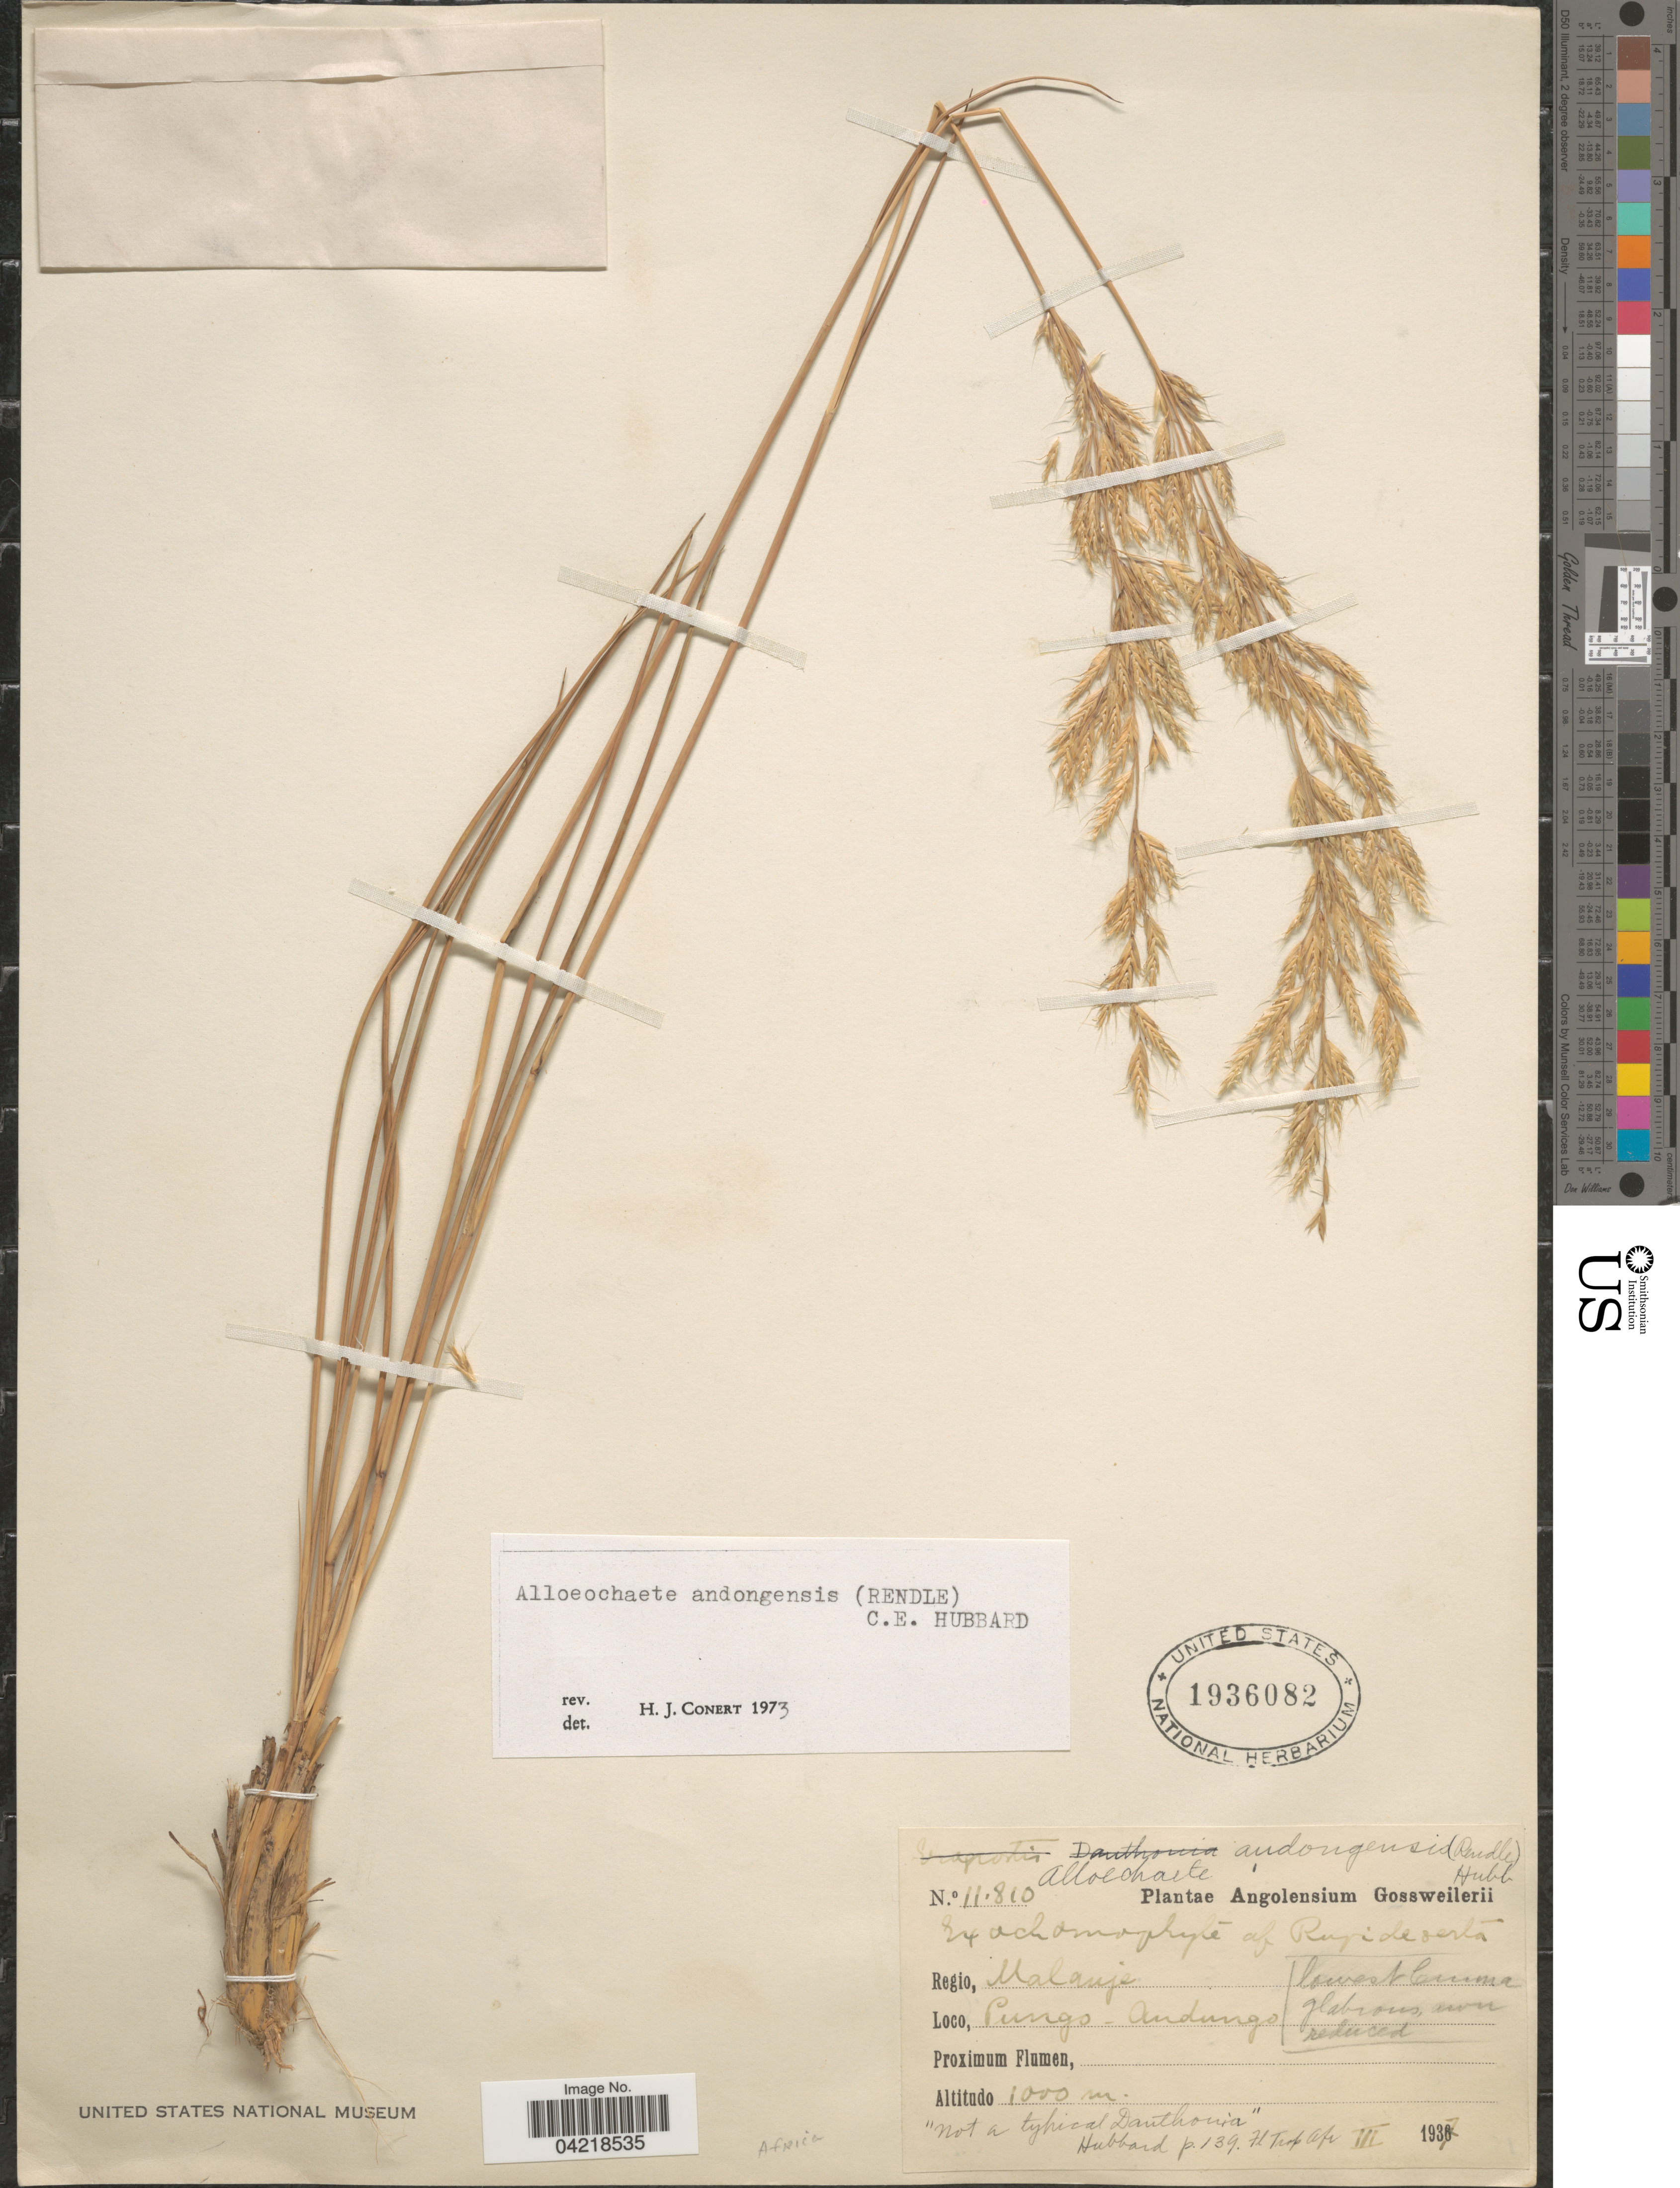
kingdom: Plantae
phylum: Tracheophyta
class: Liliopsida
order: Poales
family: Poaceae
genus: Alloeochaete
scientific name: Alloeochaete andongensis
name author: (Rendle) C. E. Hubb.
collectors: -. Gossweiler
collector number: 11810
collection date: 1937-03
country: Angola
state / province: Malange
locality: Angolensium. Regio, Malanje. Pungo - Andungo.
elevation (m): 1000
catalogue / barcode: US 1936082